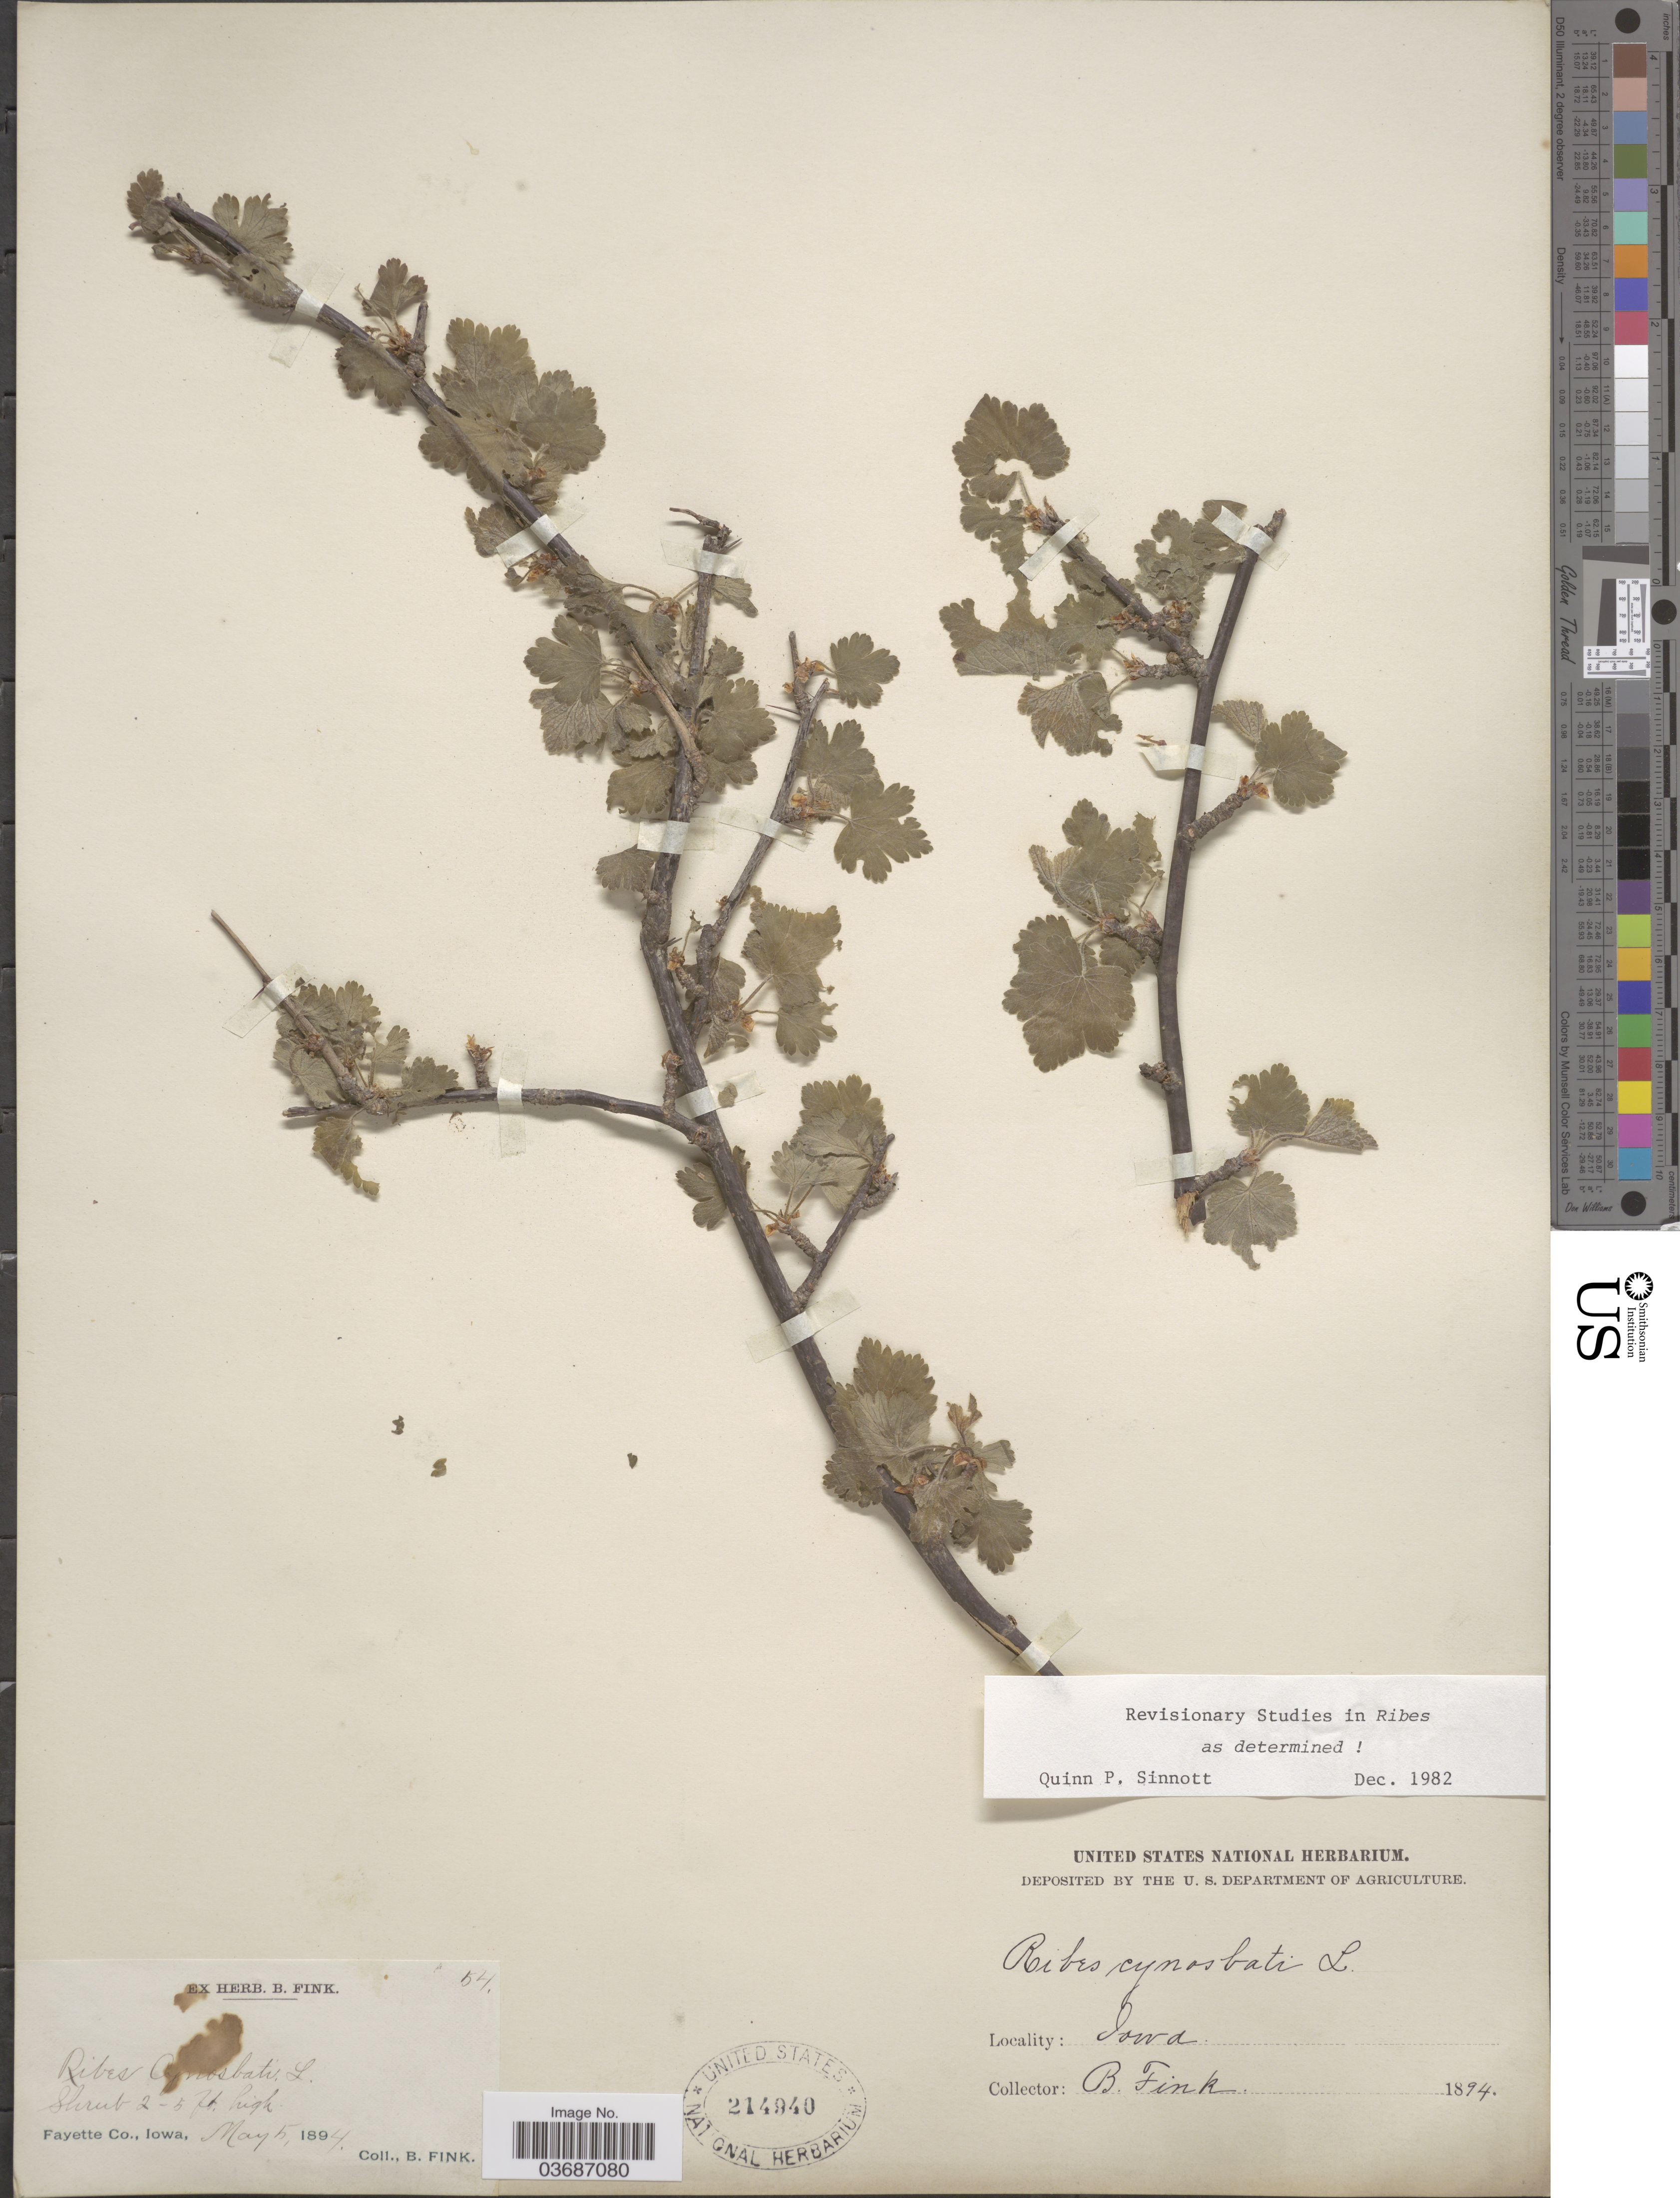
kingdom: Plantae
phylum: Tracheophyta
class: Magnoliopsida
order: Saxifragales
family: Grossulariaceae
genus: Ribes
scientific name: Ribes cynosbati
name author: L.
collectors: B. Fink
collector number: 54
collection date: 1894-05-05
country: United States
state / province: Iowa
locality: Fayette Co.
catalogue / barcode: US 214940